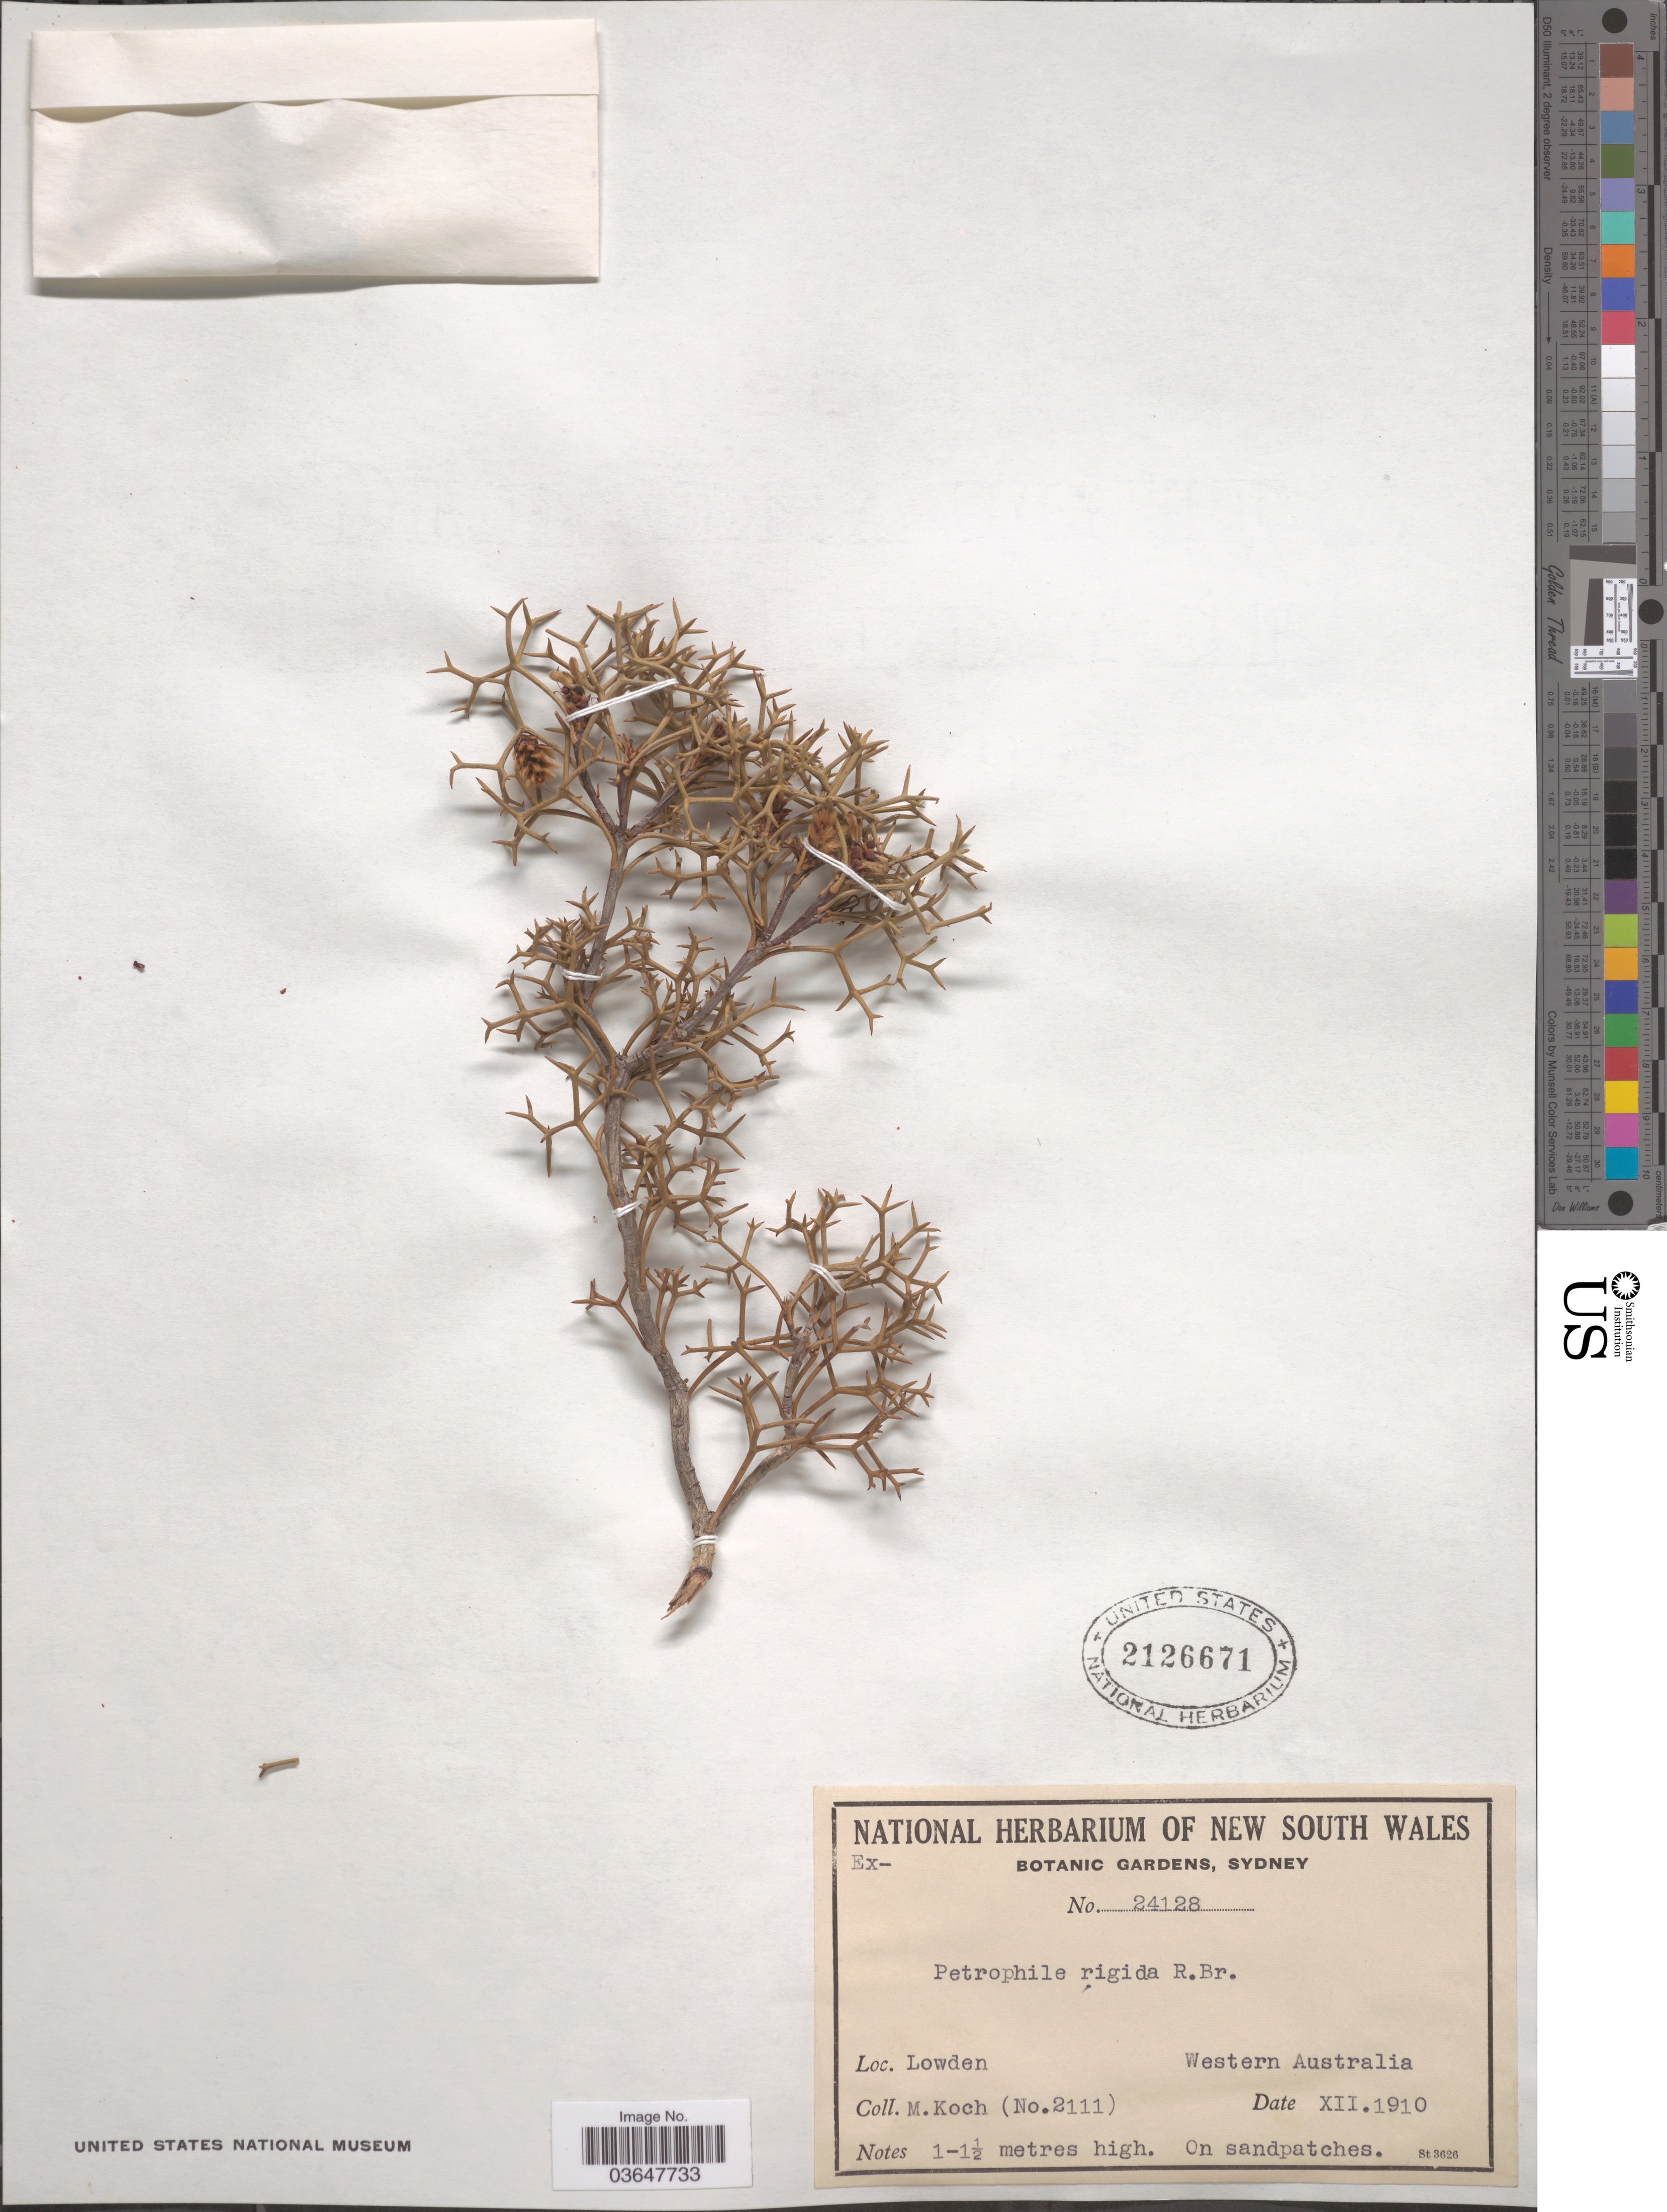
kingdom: Plantae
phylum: Tracheophyta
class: Magnoliopsida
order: Proteales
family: Proteaceae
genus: Petrophile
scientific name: Petrophile rigida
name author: R. Br.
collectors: M. Koch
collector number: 2111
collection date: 1910-12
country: Australia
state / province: Western Australia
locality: Lowden.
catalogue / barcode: US 2126671